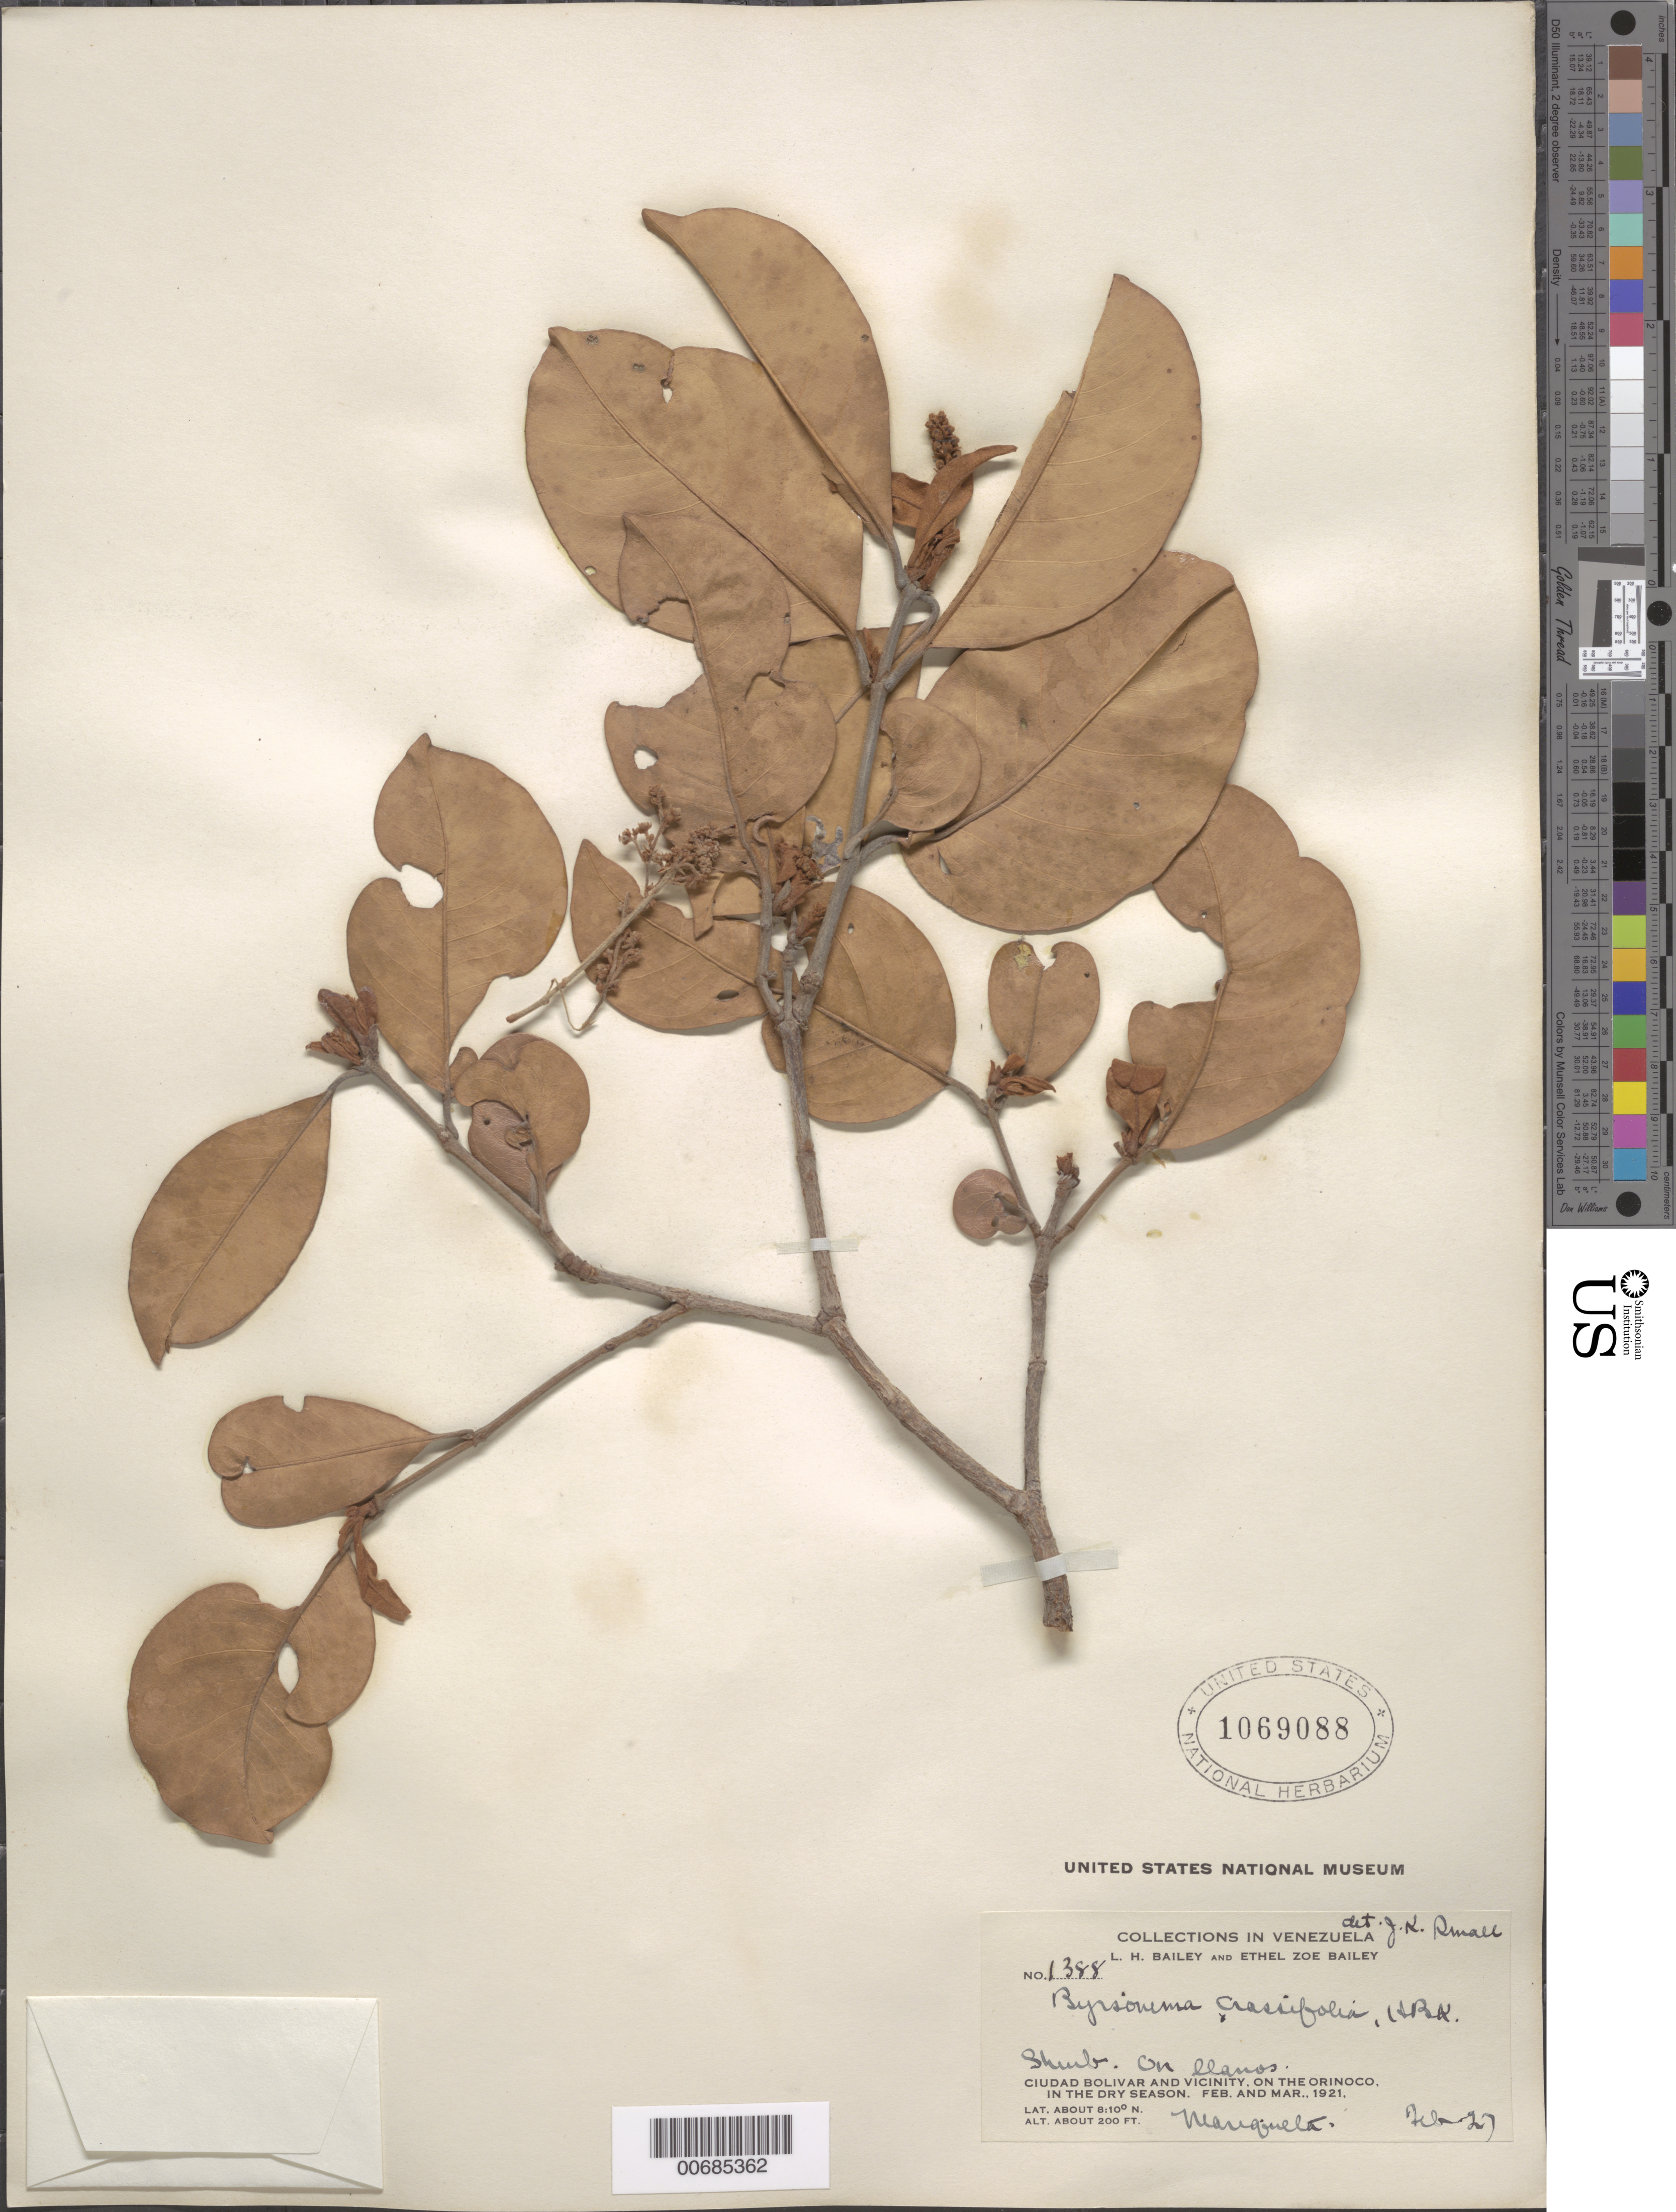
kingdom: Plantae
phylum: Tracheophyta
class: Magnoliopsida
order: Malpighiales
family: Malpighiaceae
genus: Byrsonima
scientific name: Byrsonima crassifolia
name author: (L.) Kunth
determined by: Small, J. K.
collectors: L. H. Bailey & E. Z. Bailey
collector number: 1388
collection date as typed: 27-Feb-21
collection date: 1921-02-27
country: Venezuela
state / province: Bolívar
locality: Ciudad Bolívar, Orinoco R., Mariqueta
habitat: Llanos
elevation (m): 61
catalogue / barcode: US 1069088